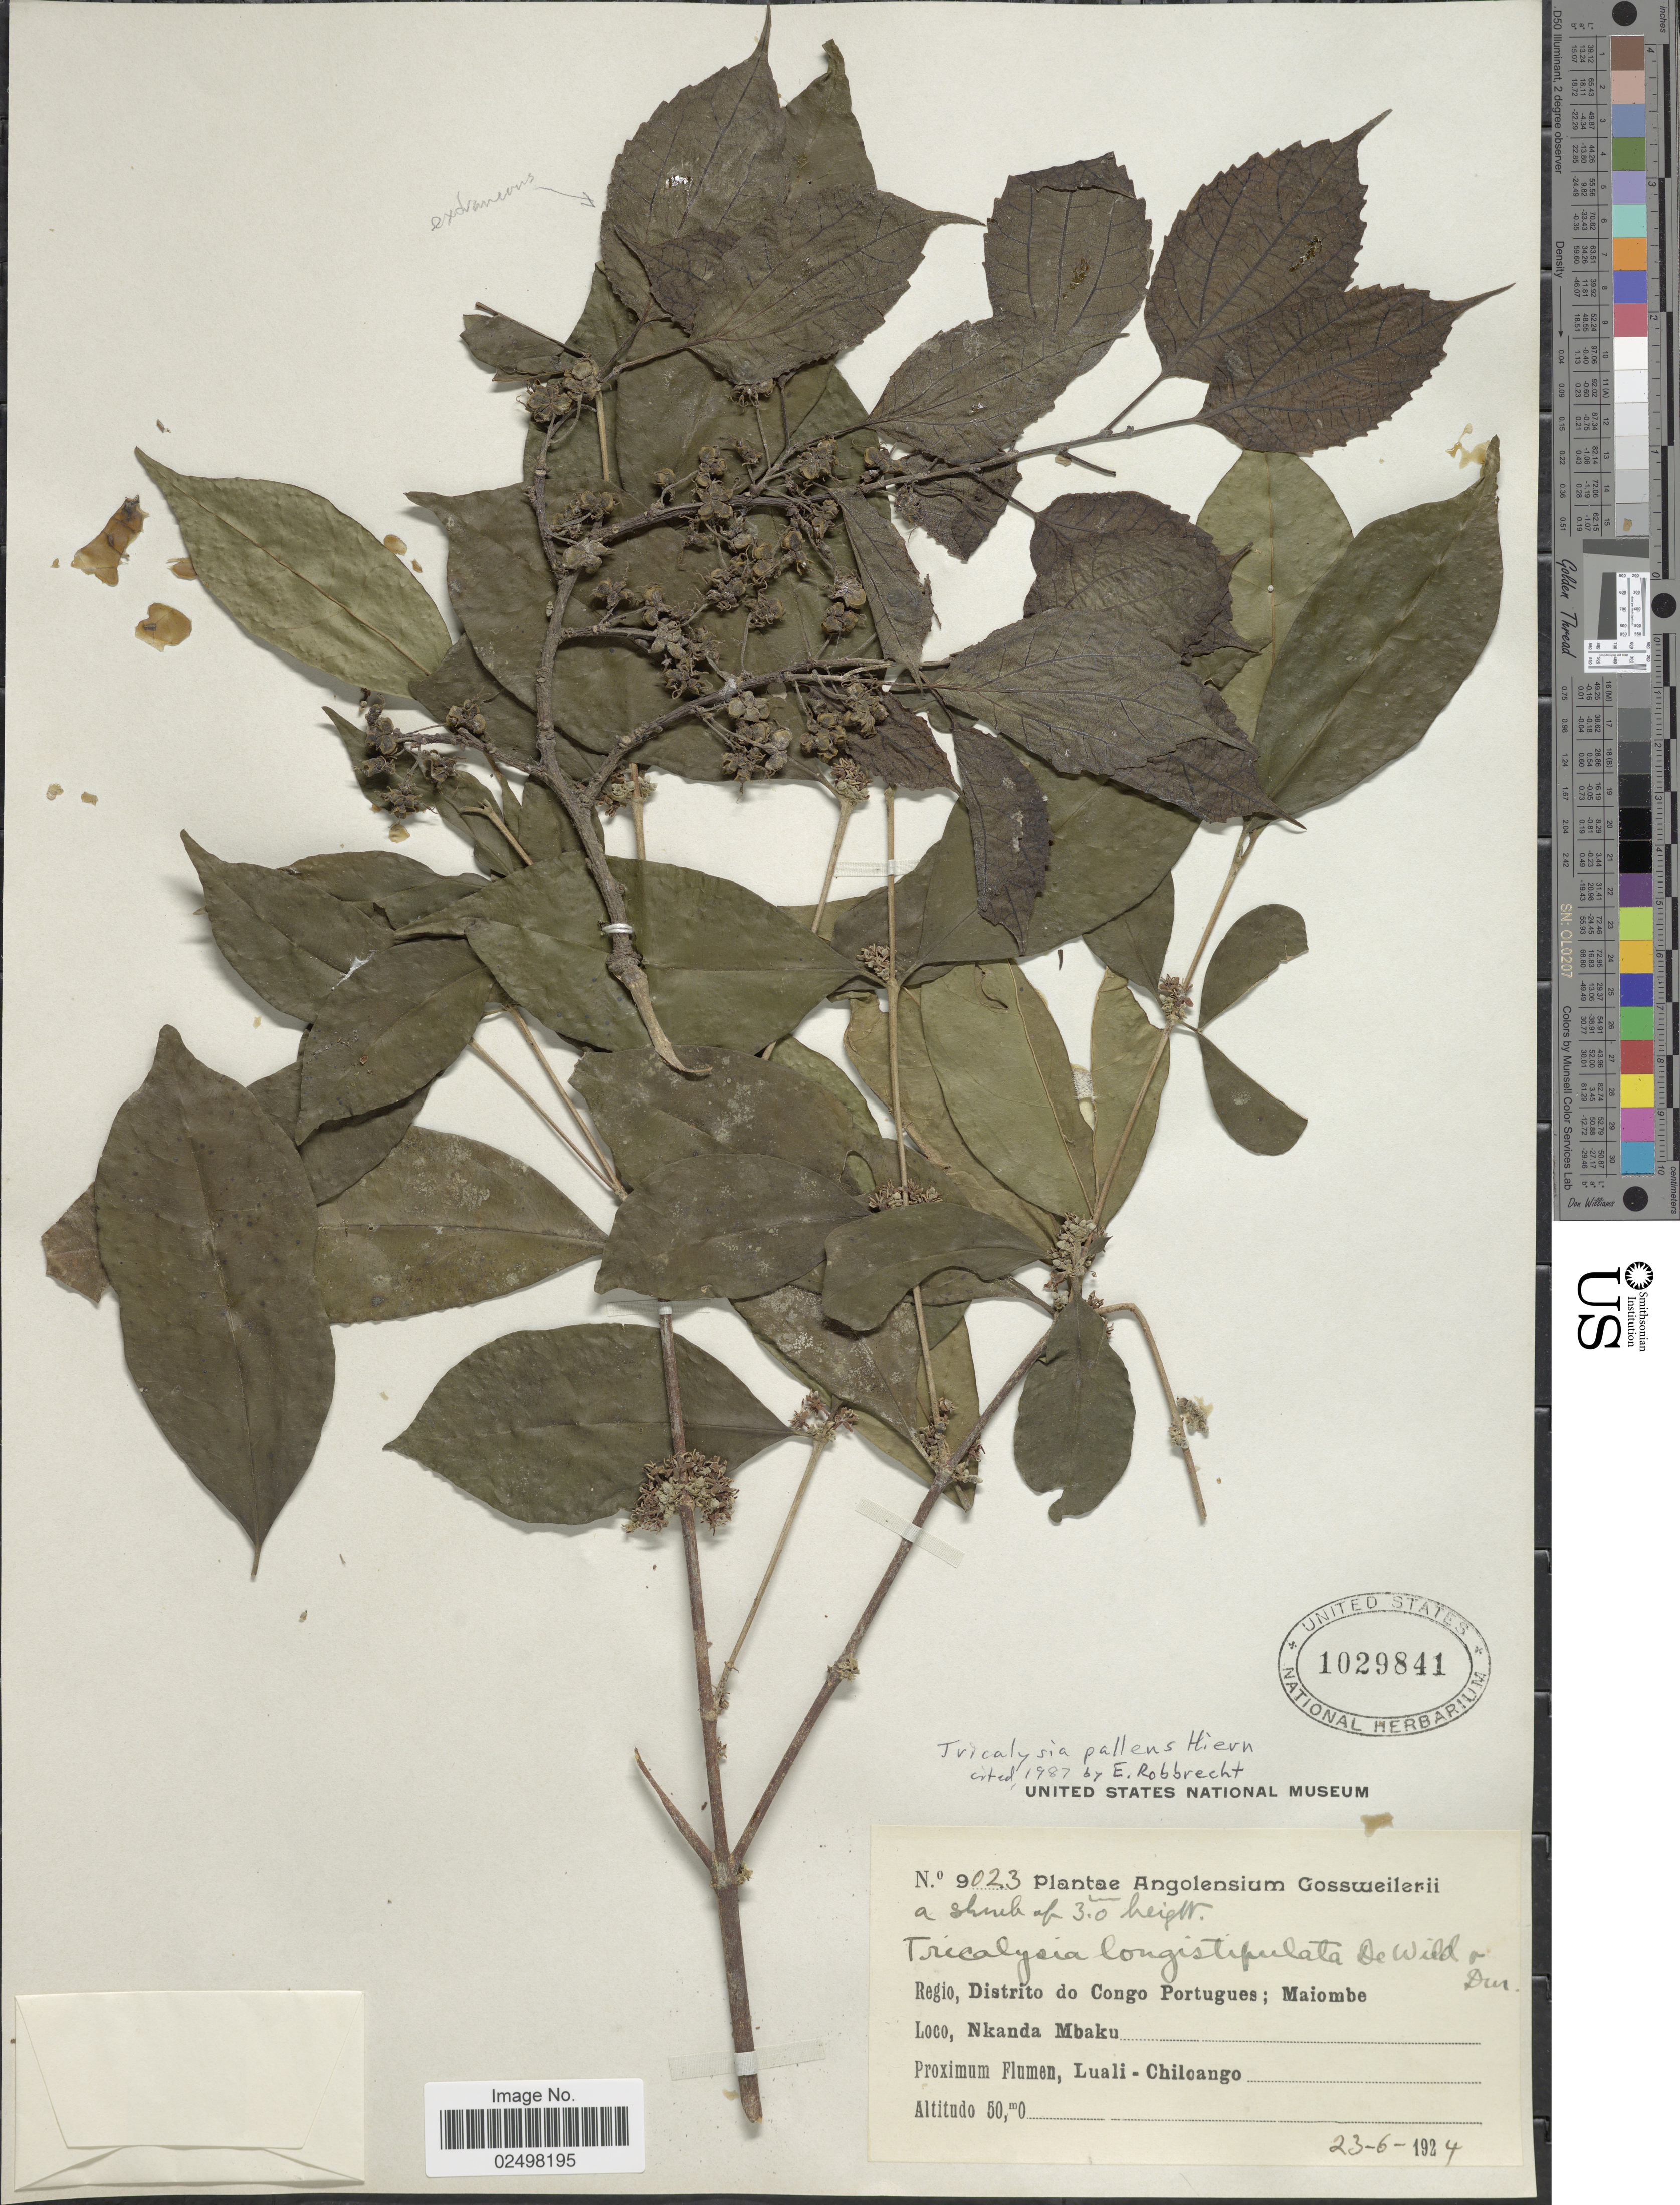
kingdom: Plantae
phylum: Tracheophyta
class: Magnoliopsida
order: Gentianales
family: Rubiaceae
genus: Tricalysia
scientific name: Tricalysia pallens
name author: Hiern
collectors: -. Gossweiler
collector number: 9023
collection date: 1924-06-23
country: Angola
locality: Regio Distrito de Congo Portugues; Maiombe, Nkanda Mbaku, Proximum Flumen Luali-Chiloengo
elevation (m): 50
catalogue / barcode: US 1029841